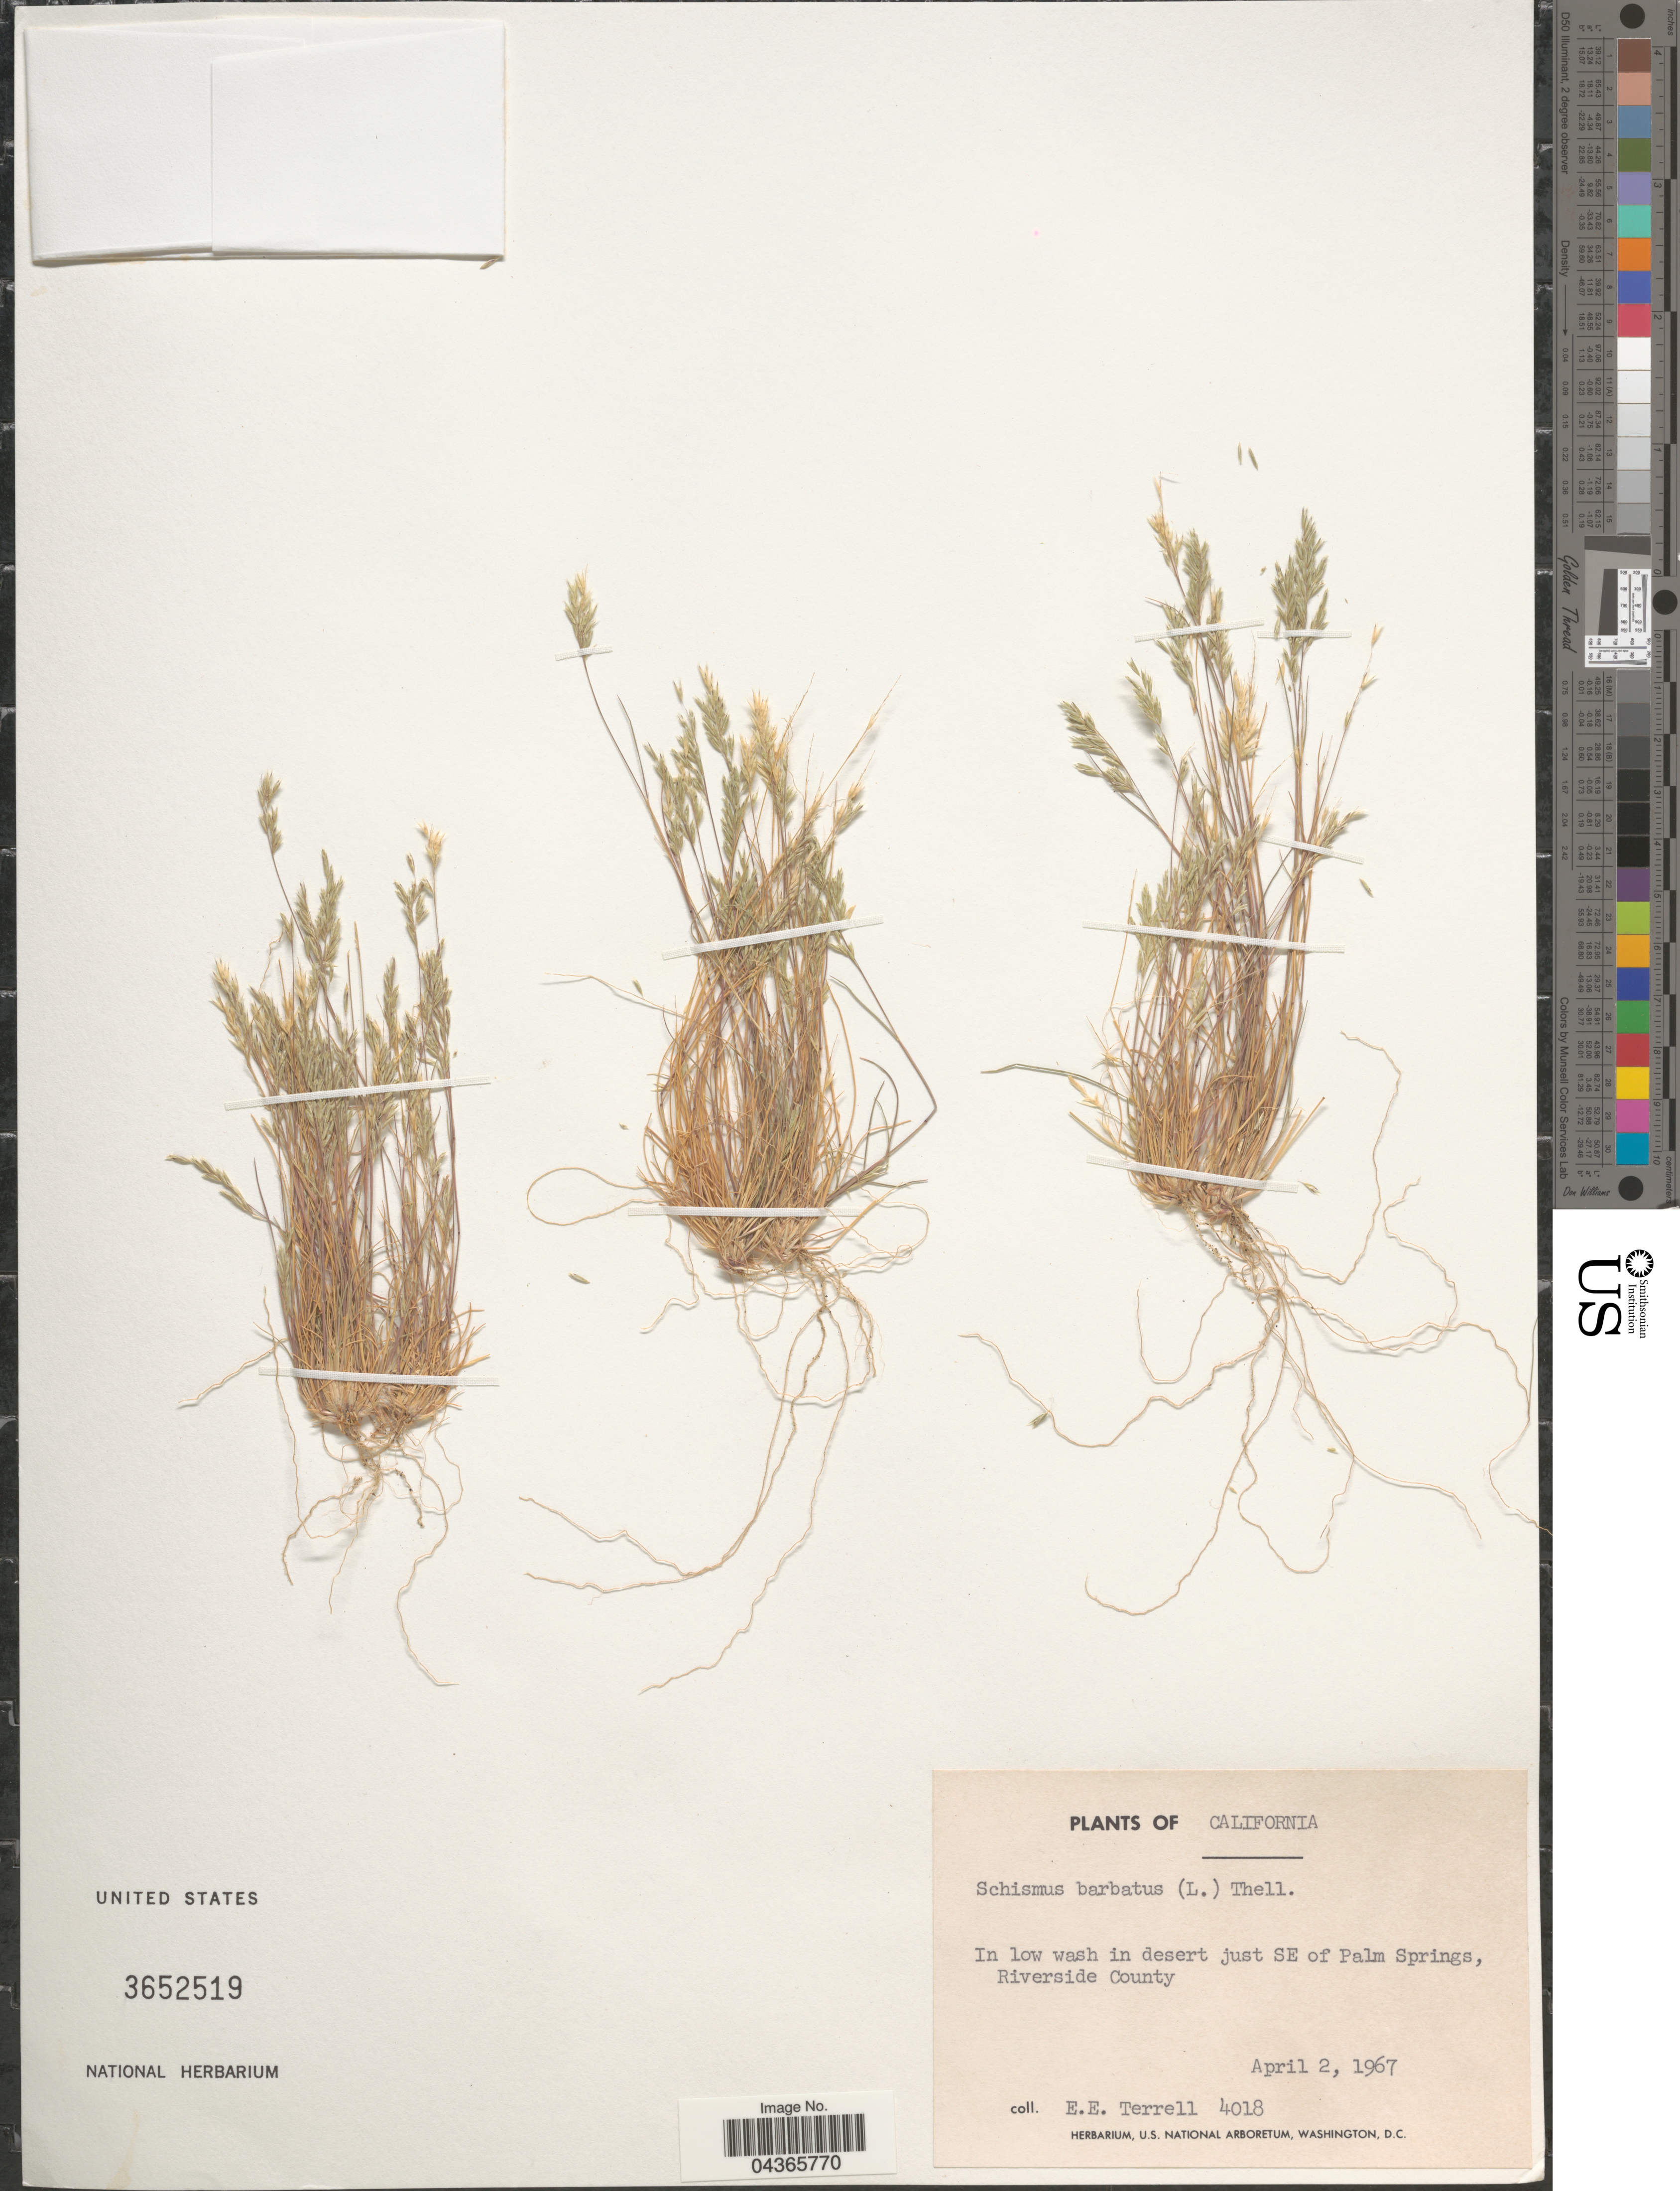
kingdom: Plantae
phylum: Tracheophyta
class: Liliopsida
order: Poales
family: Poaceae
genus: Schismus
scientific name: Schismus barbatus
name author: (L.) Thell.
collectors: E. E. Terrell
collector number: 4018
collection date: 1967-04-02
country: United States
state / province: California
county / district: Riverside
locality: In low wash in desert just SE of Palm Springs, Riverside County.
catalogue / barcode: US 3652519